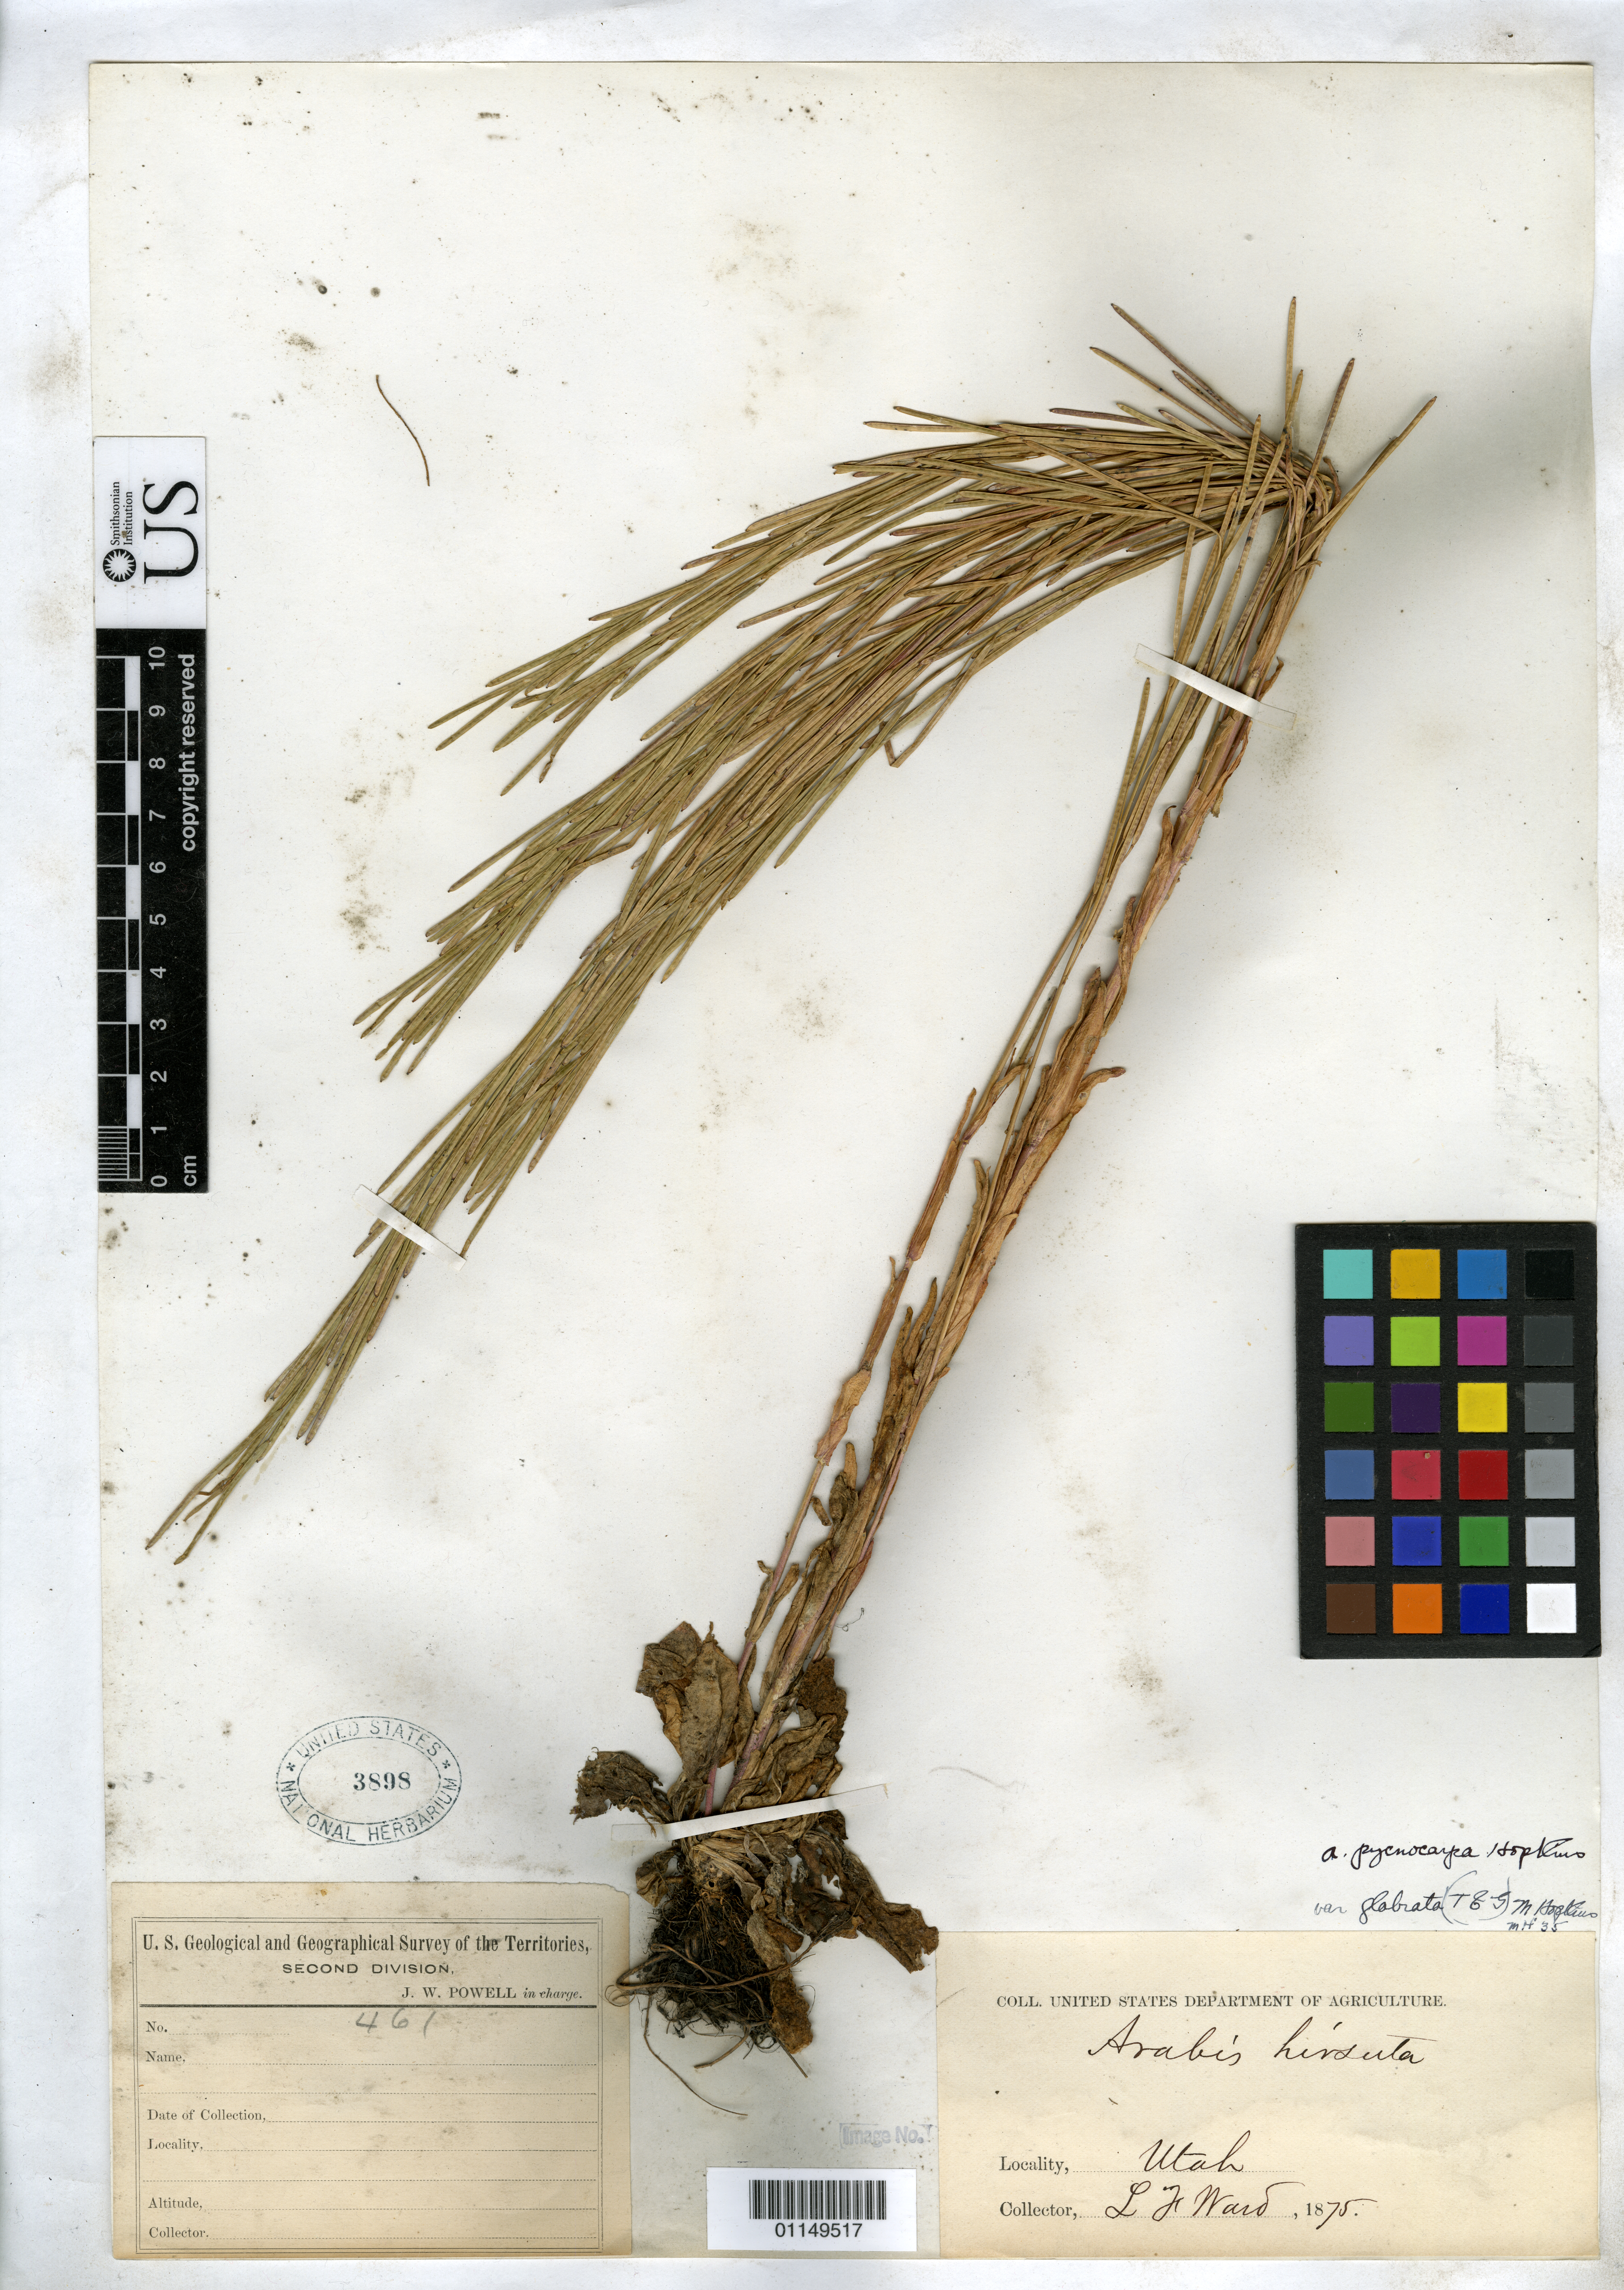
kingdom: Plantae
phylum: Tracheophyta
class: Magnoliopsida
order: Brassicales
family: Brassicaceae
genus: Arabis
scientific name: Arabis hirsuta var. glabrata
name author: Torr. & A. Gray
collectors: L. F. Ward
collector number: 461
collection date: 1875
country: United States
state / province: Utah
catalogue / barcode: US 3898